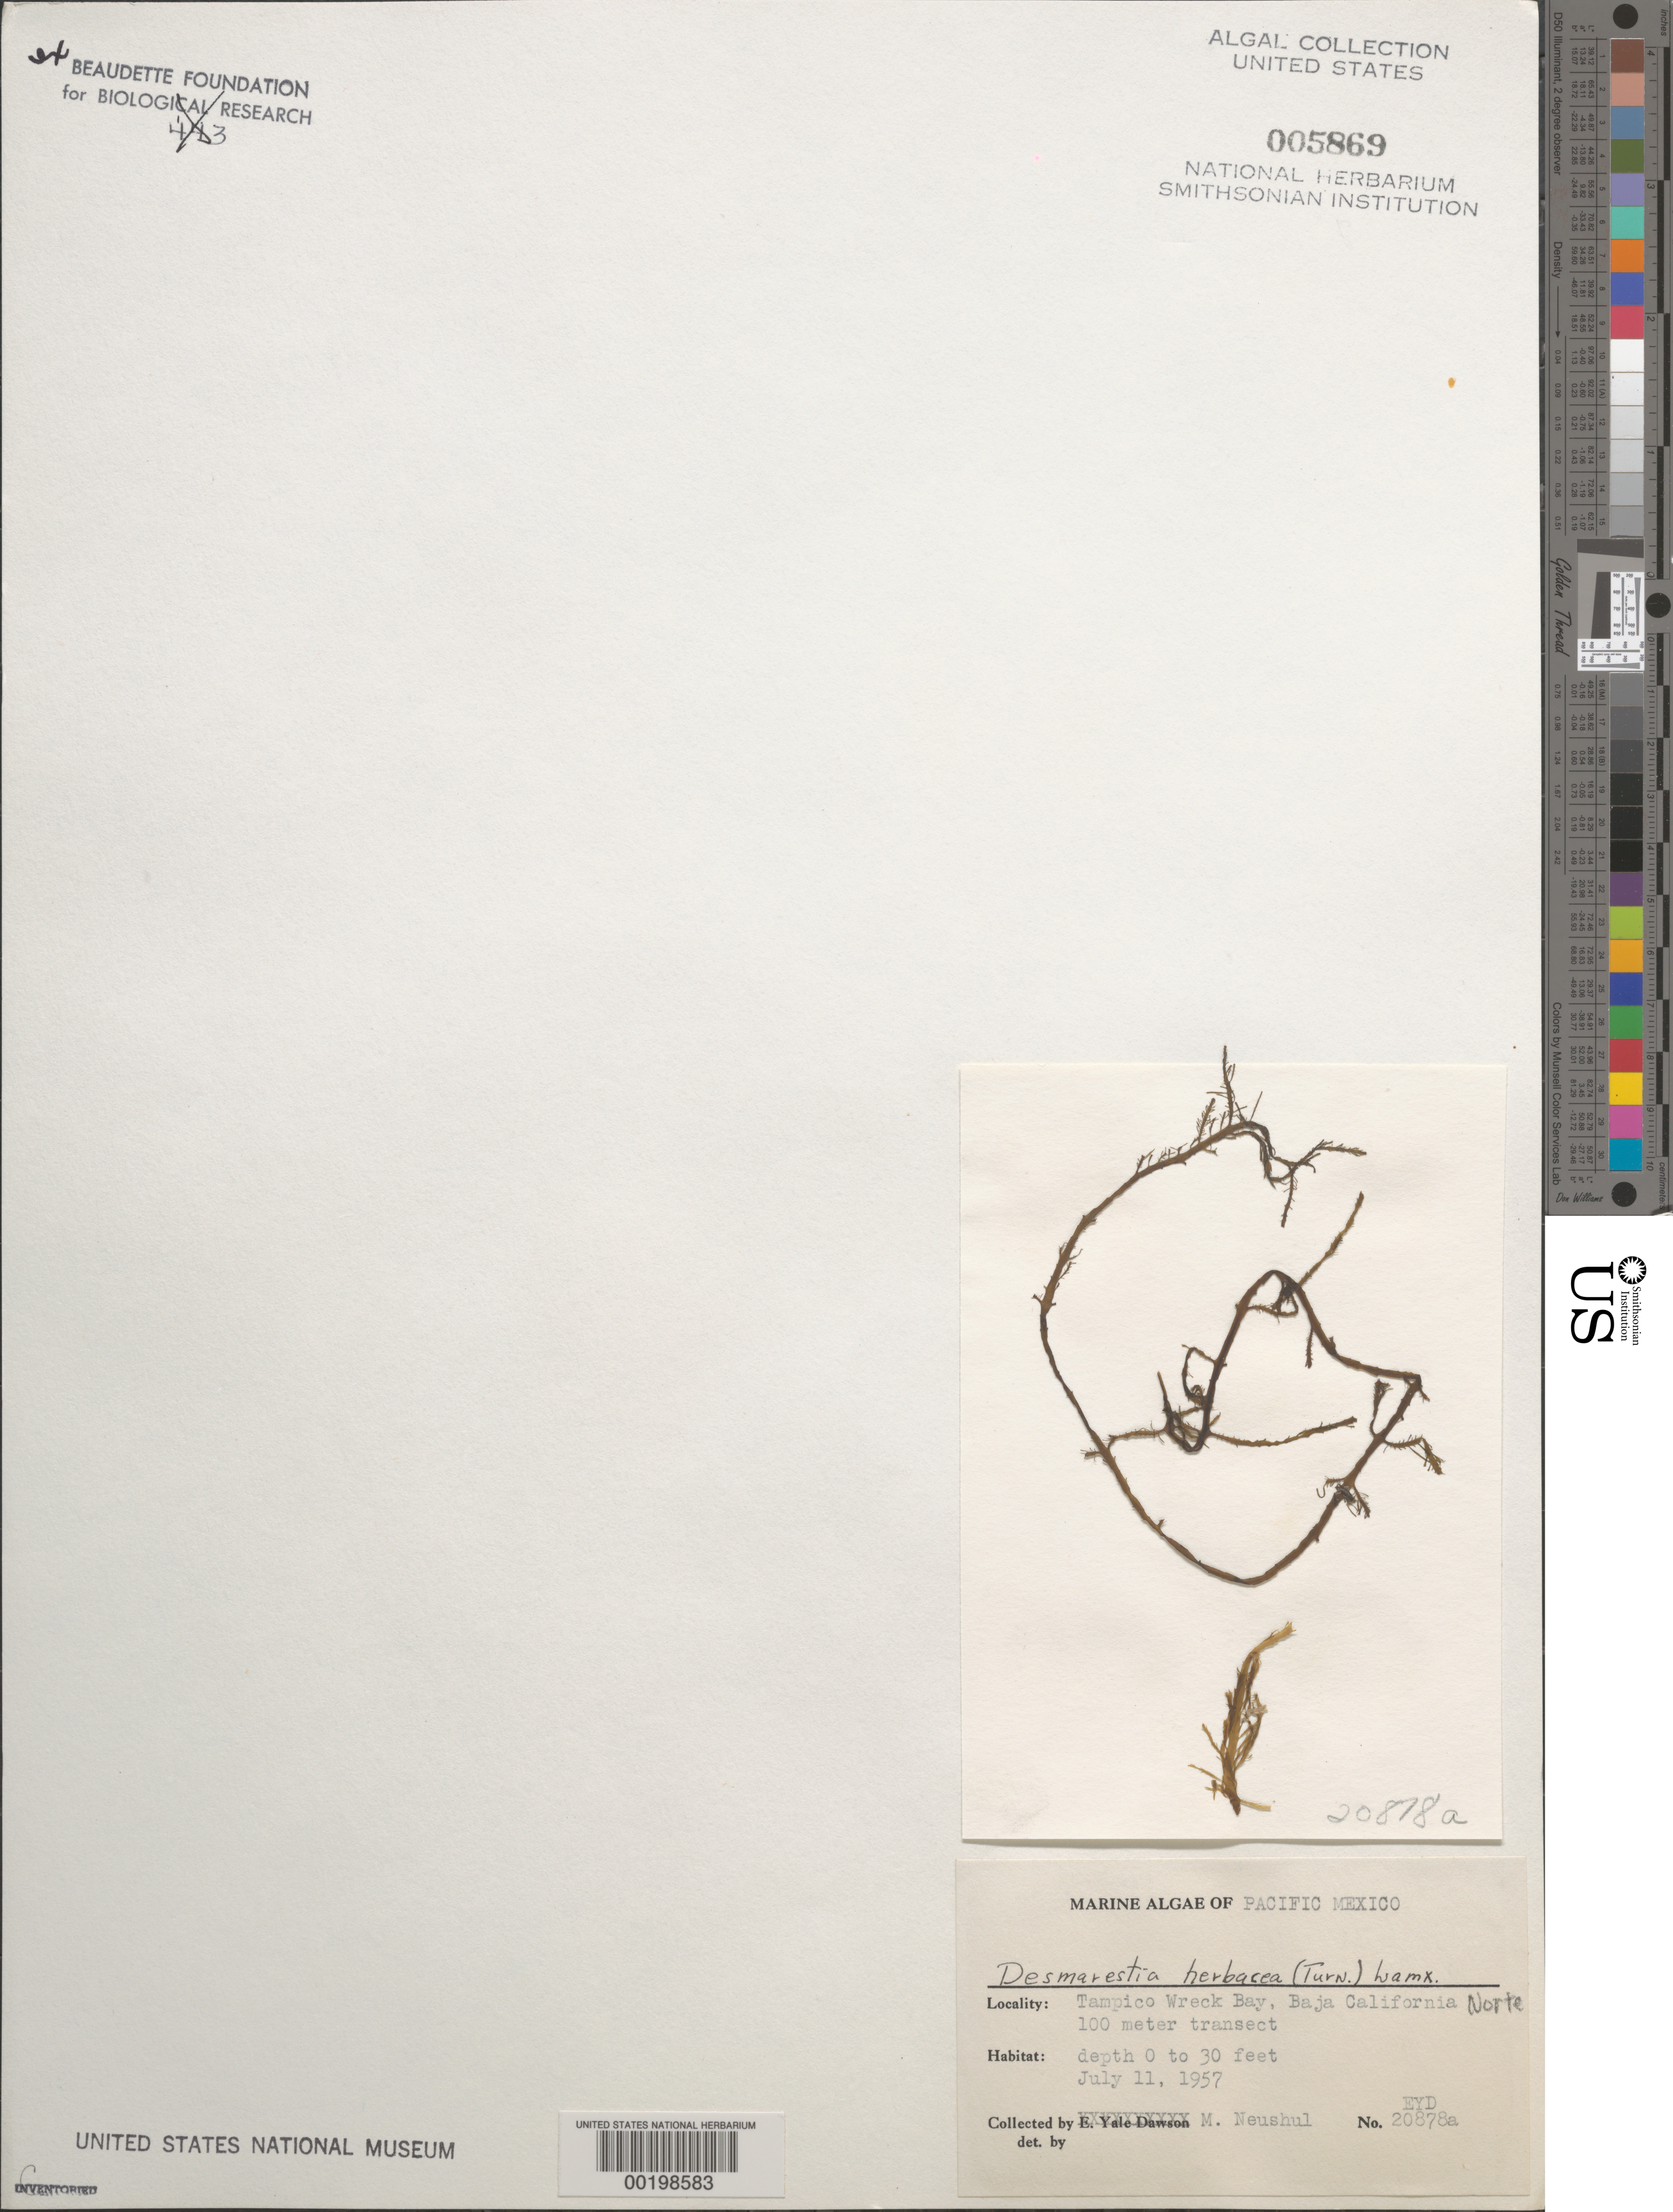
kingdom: Chromista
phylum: Ochrophyta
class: Phaeophyceae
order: Desmarestiales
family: Desmarestiaceae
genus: Desmarestia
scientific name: Desmarestia herbacea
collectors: M. Neushul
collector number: EYD 20878a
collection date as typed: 11 Jul 1957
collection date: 1957-07-11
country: Mexico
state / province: Baja California Norte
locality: Tampico Wreck Bay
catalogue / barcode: US 5869